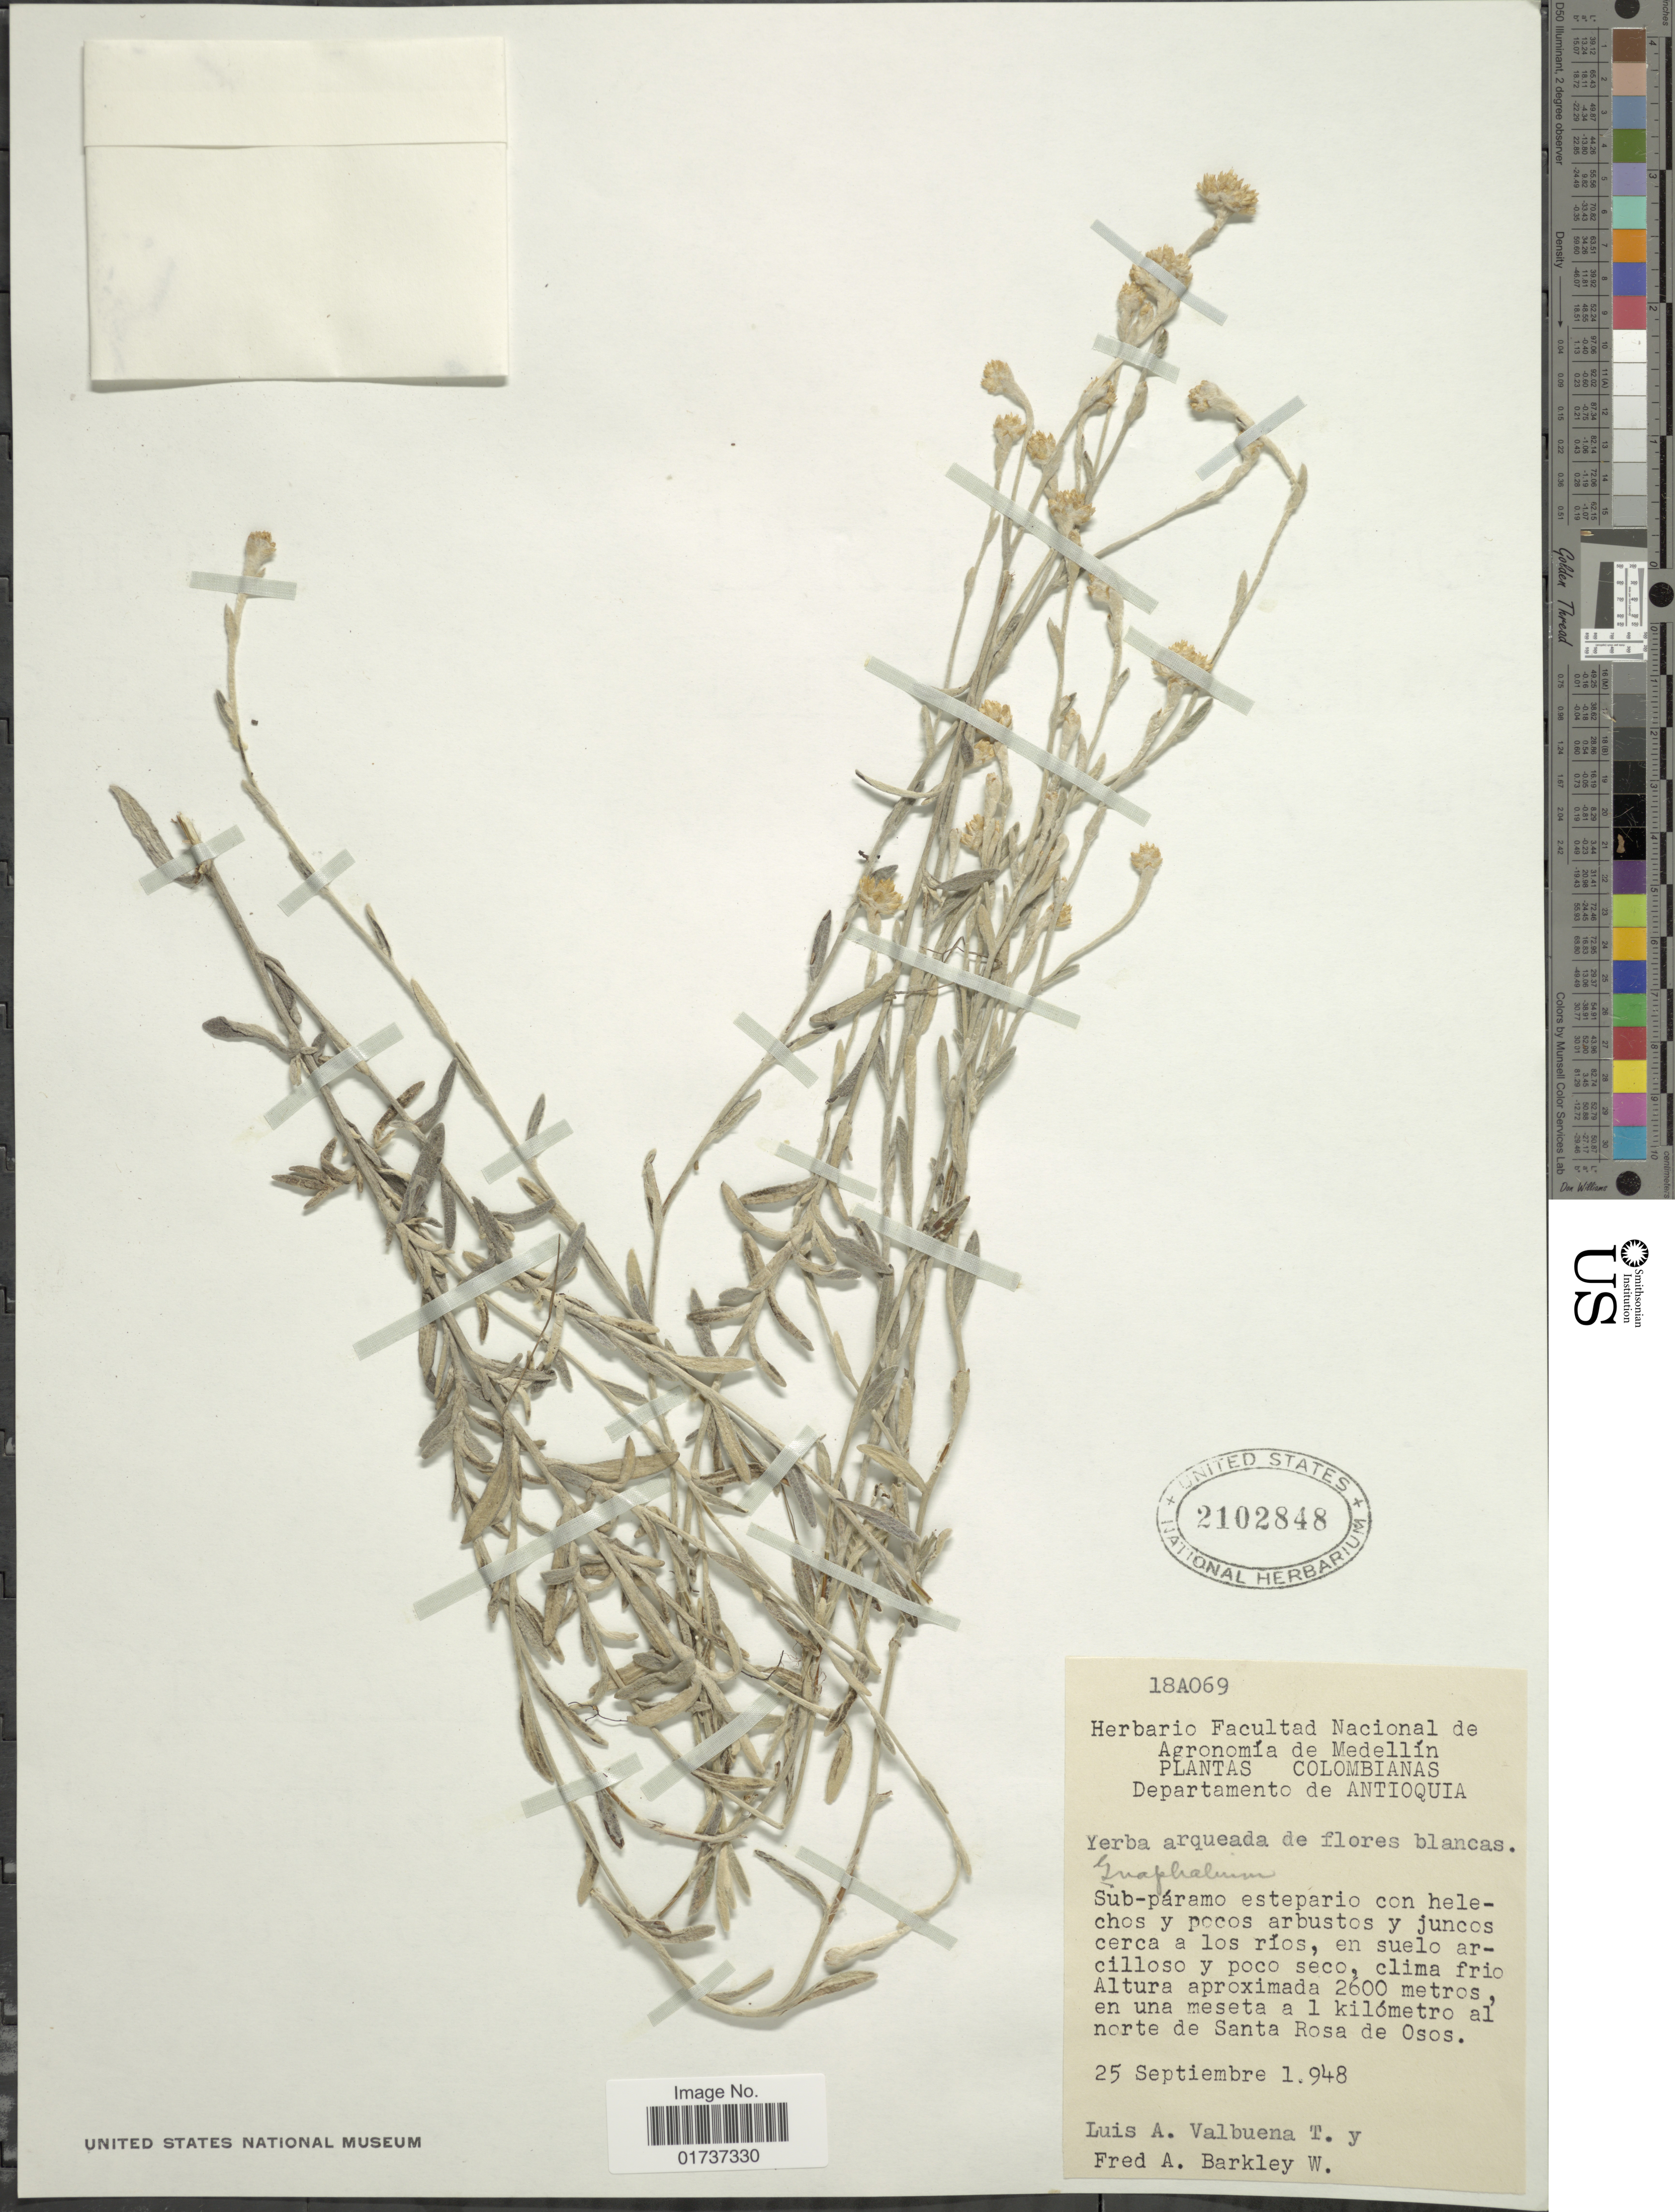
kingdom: Plantae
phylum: Tracheophyta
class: Magnoliopsida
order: Asterales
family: Asteraceae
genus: Gnaphalium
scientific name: Gnaphalium sp.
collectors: L. Valbuena & F. A. Barkley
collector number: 18A069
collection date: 1948-09-25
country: Colombia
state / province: Antioquia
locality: Departamento de Antioquia, en una meseta a 1 kilómetro al norte de Snata Rosa de Osos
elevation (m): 2600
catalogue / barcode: US 2102848